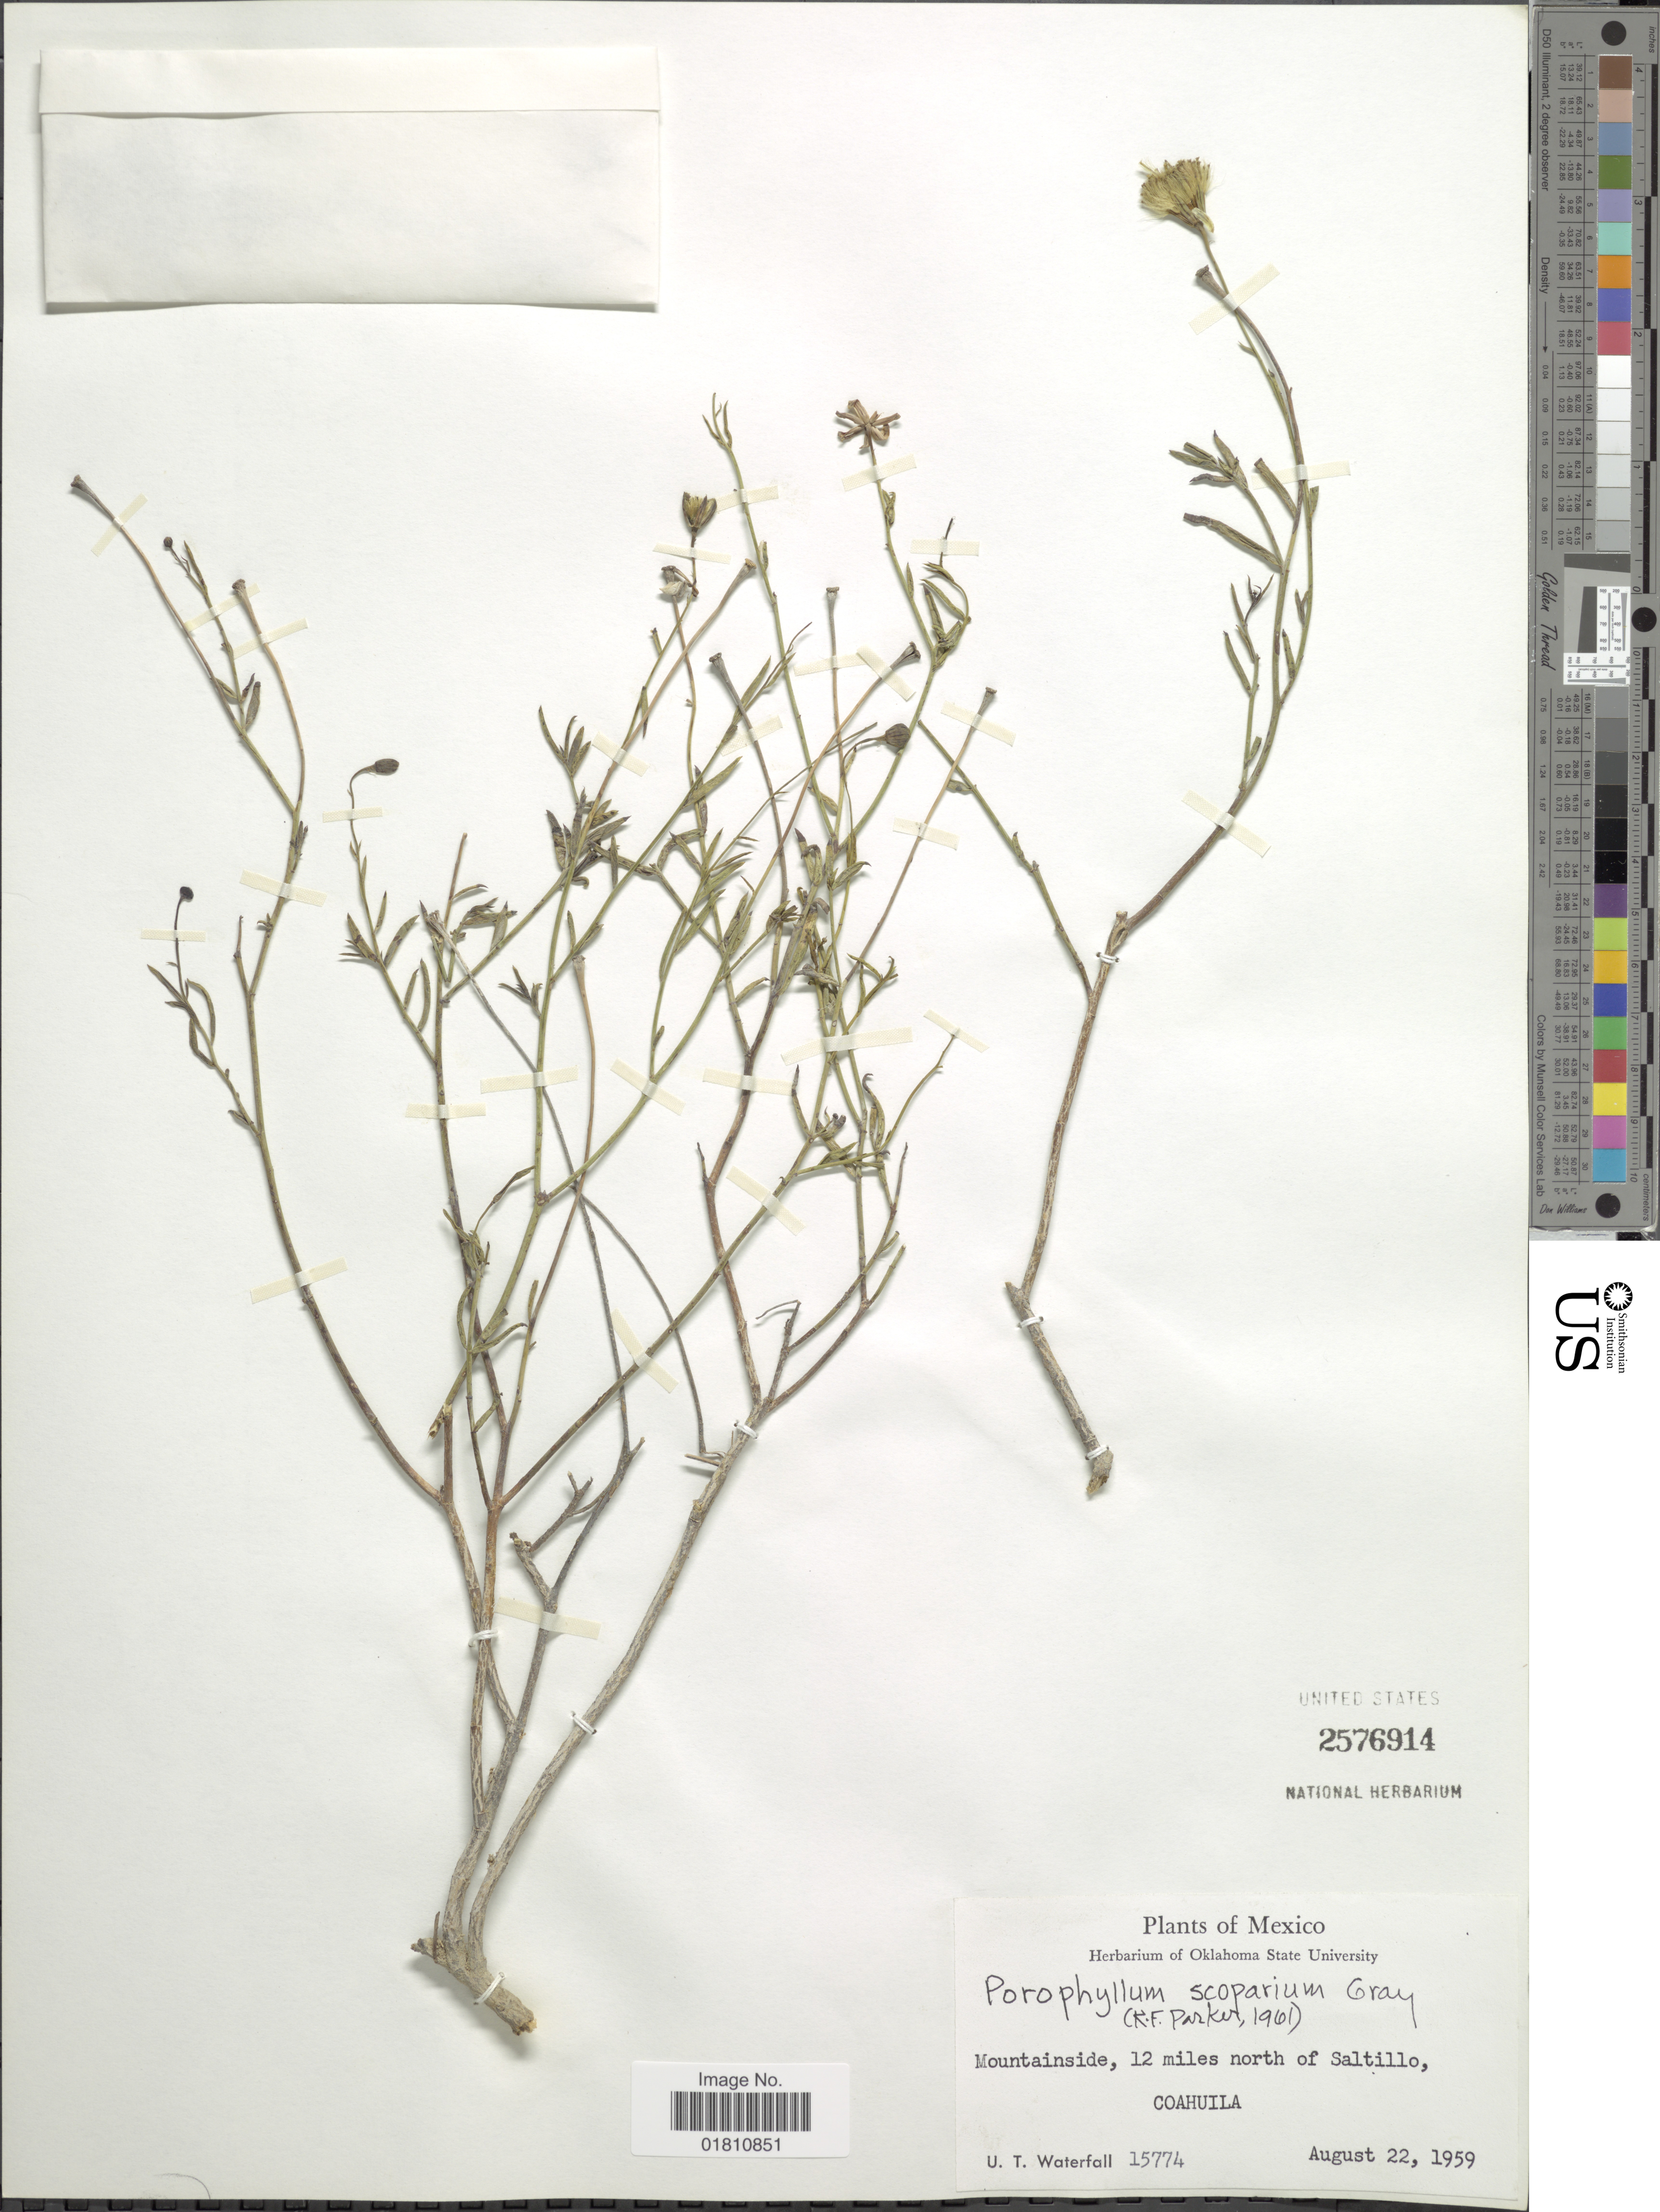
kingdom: Plantae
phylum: Tracheophyta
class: Magnoliopsida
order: Asterales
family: Asteraceae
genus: Porophyllum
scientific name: Porophyllum scoparium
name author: A. Gray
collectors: U. T. Waterfall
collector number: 15774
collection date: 1959-08-22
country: Mexico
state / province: Coahuila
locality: Mountainside, 12 miles north of Saltillo.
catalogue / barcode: US 2576914